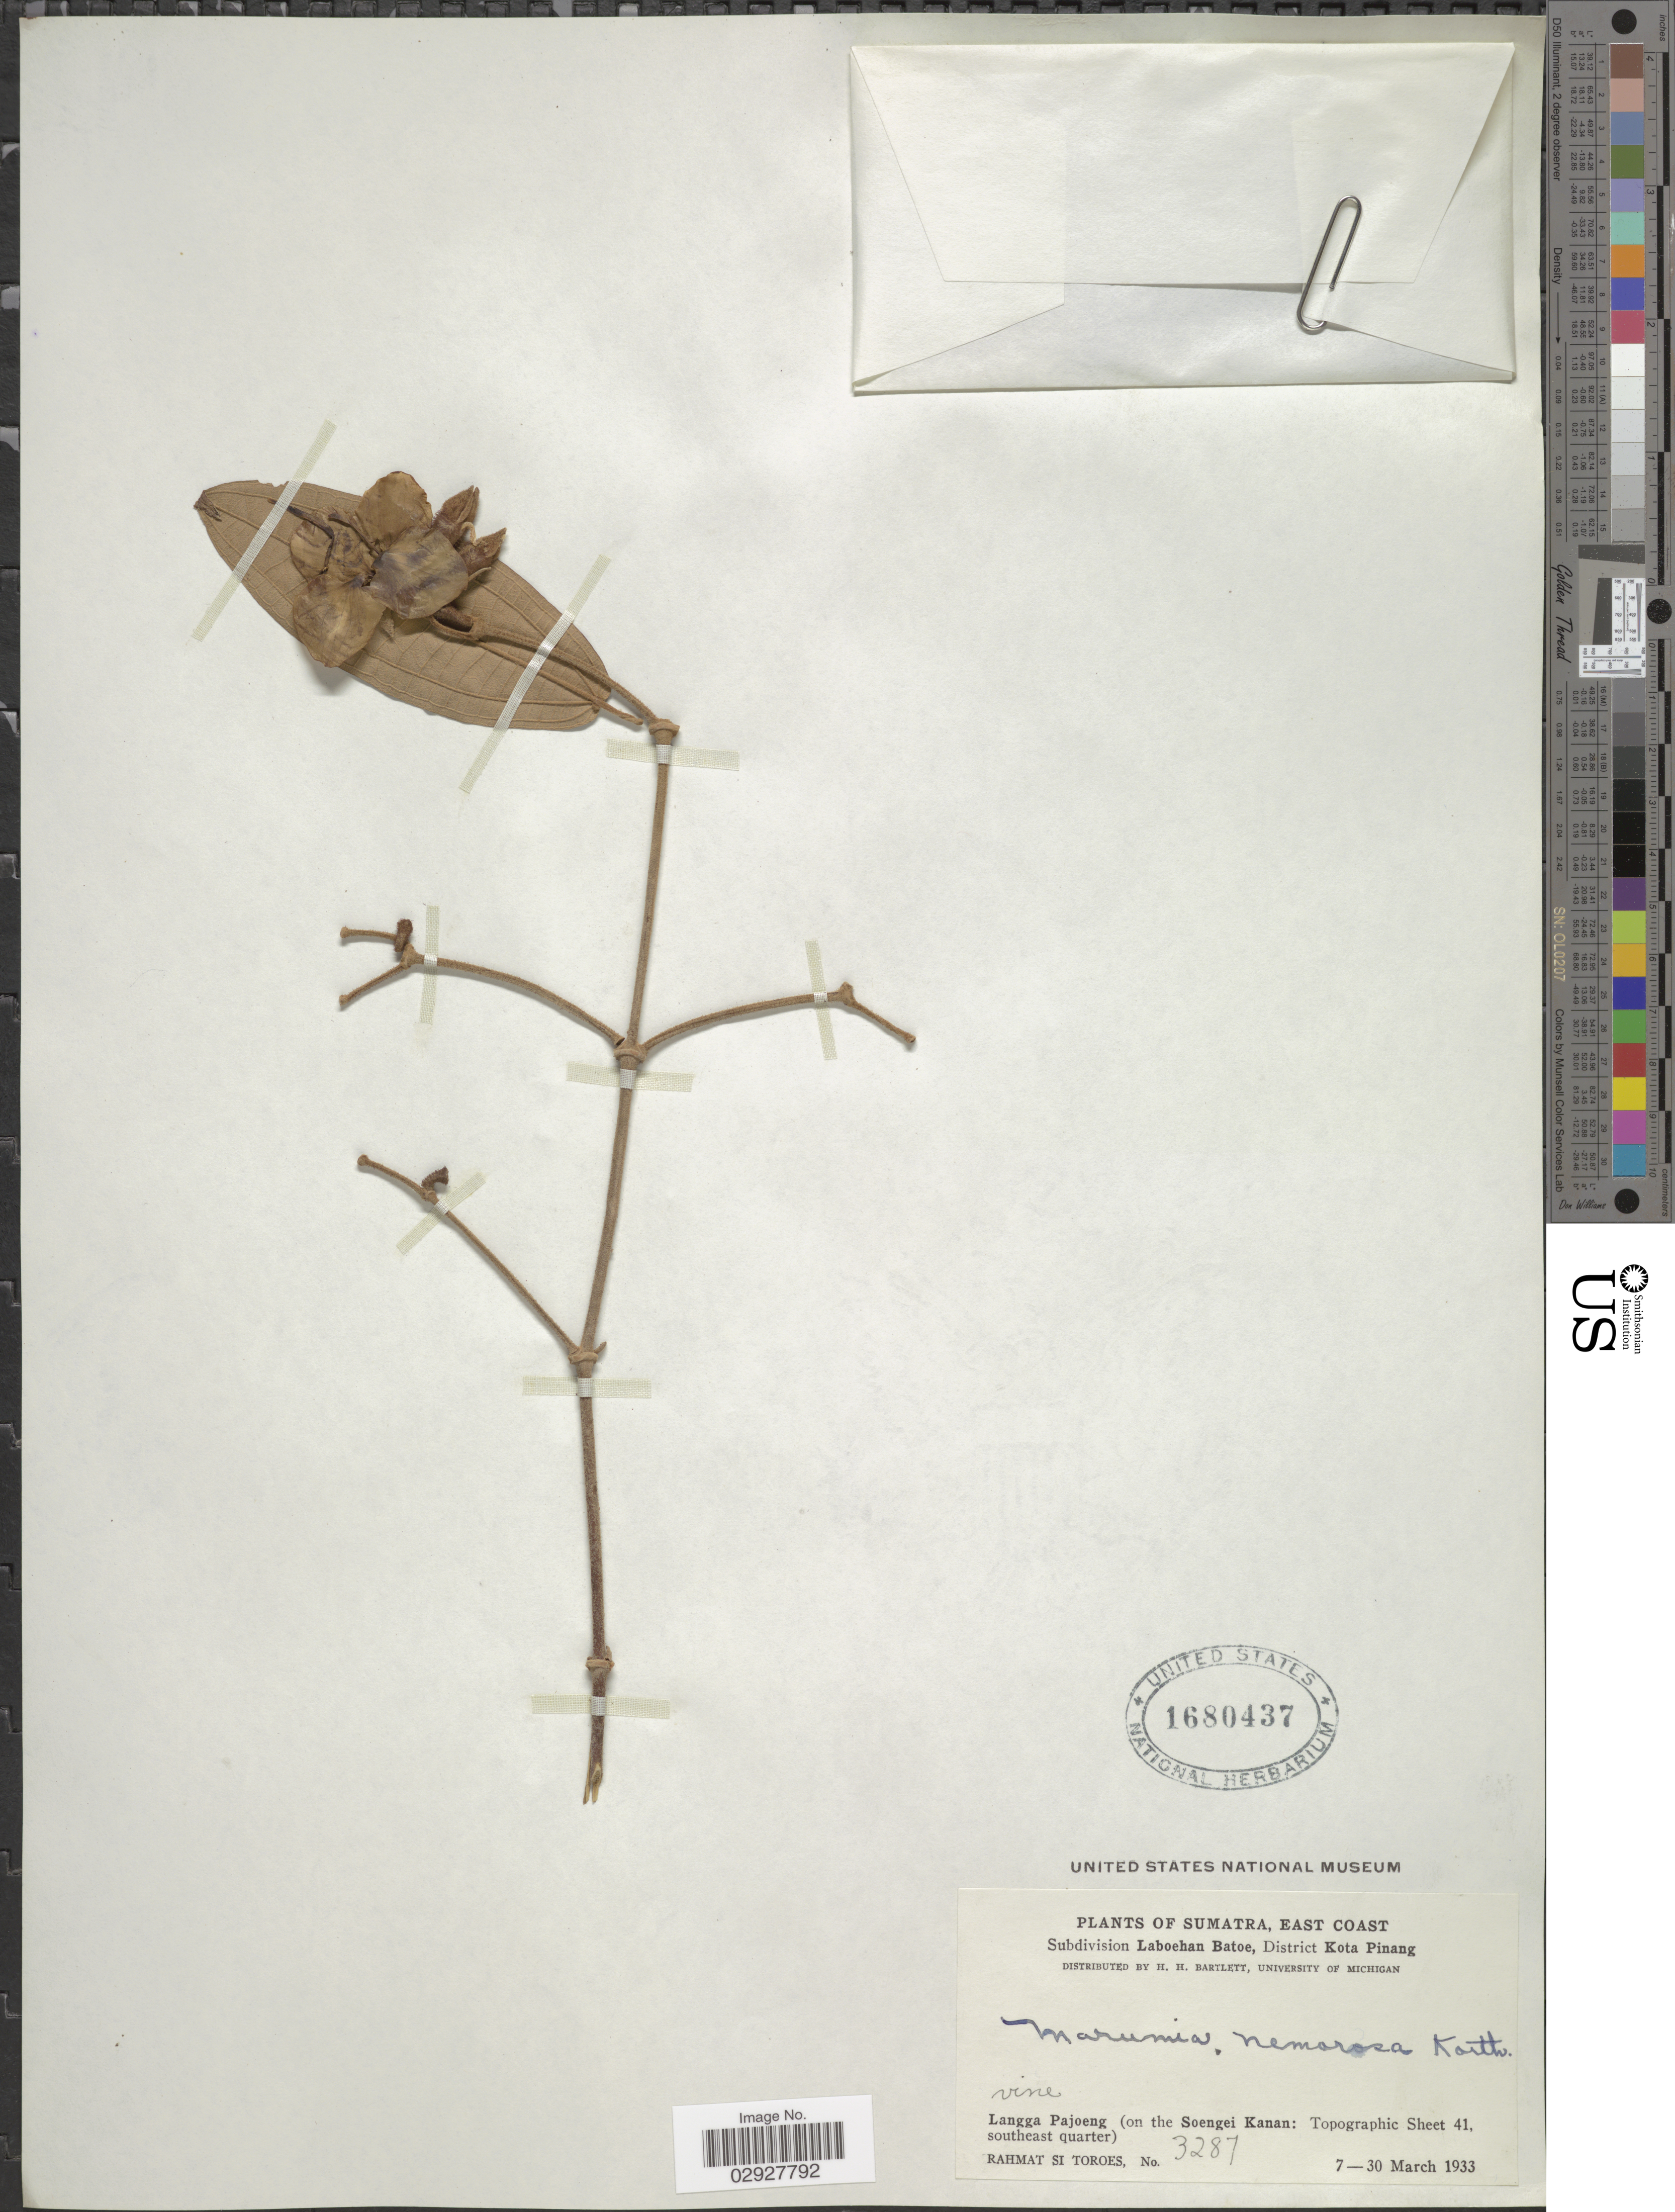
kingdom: Plantae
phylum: Tracheophyta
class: Magnoliopsida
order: Myrtales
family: Melastomataceae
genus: Macrolenes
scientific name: Macrolenes nemorosa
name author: (Jack) Bakh. f.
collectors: Rahmat Si Boeea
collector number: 3287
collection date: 1933-03-07/1933-03-30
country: Indonesia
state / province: Sumatra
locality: East Coast. Subdivision Laboehan Batoe, District Kota Pinang. Langga Pajoeng (on the Soengei Kanan: Topographic Sheet 41, southeast quarter).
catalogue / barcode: US 1680437